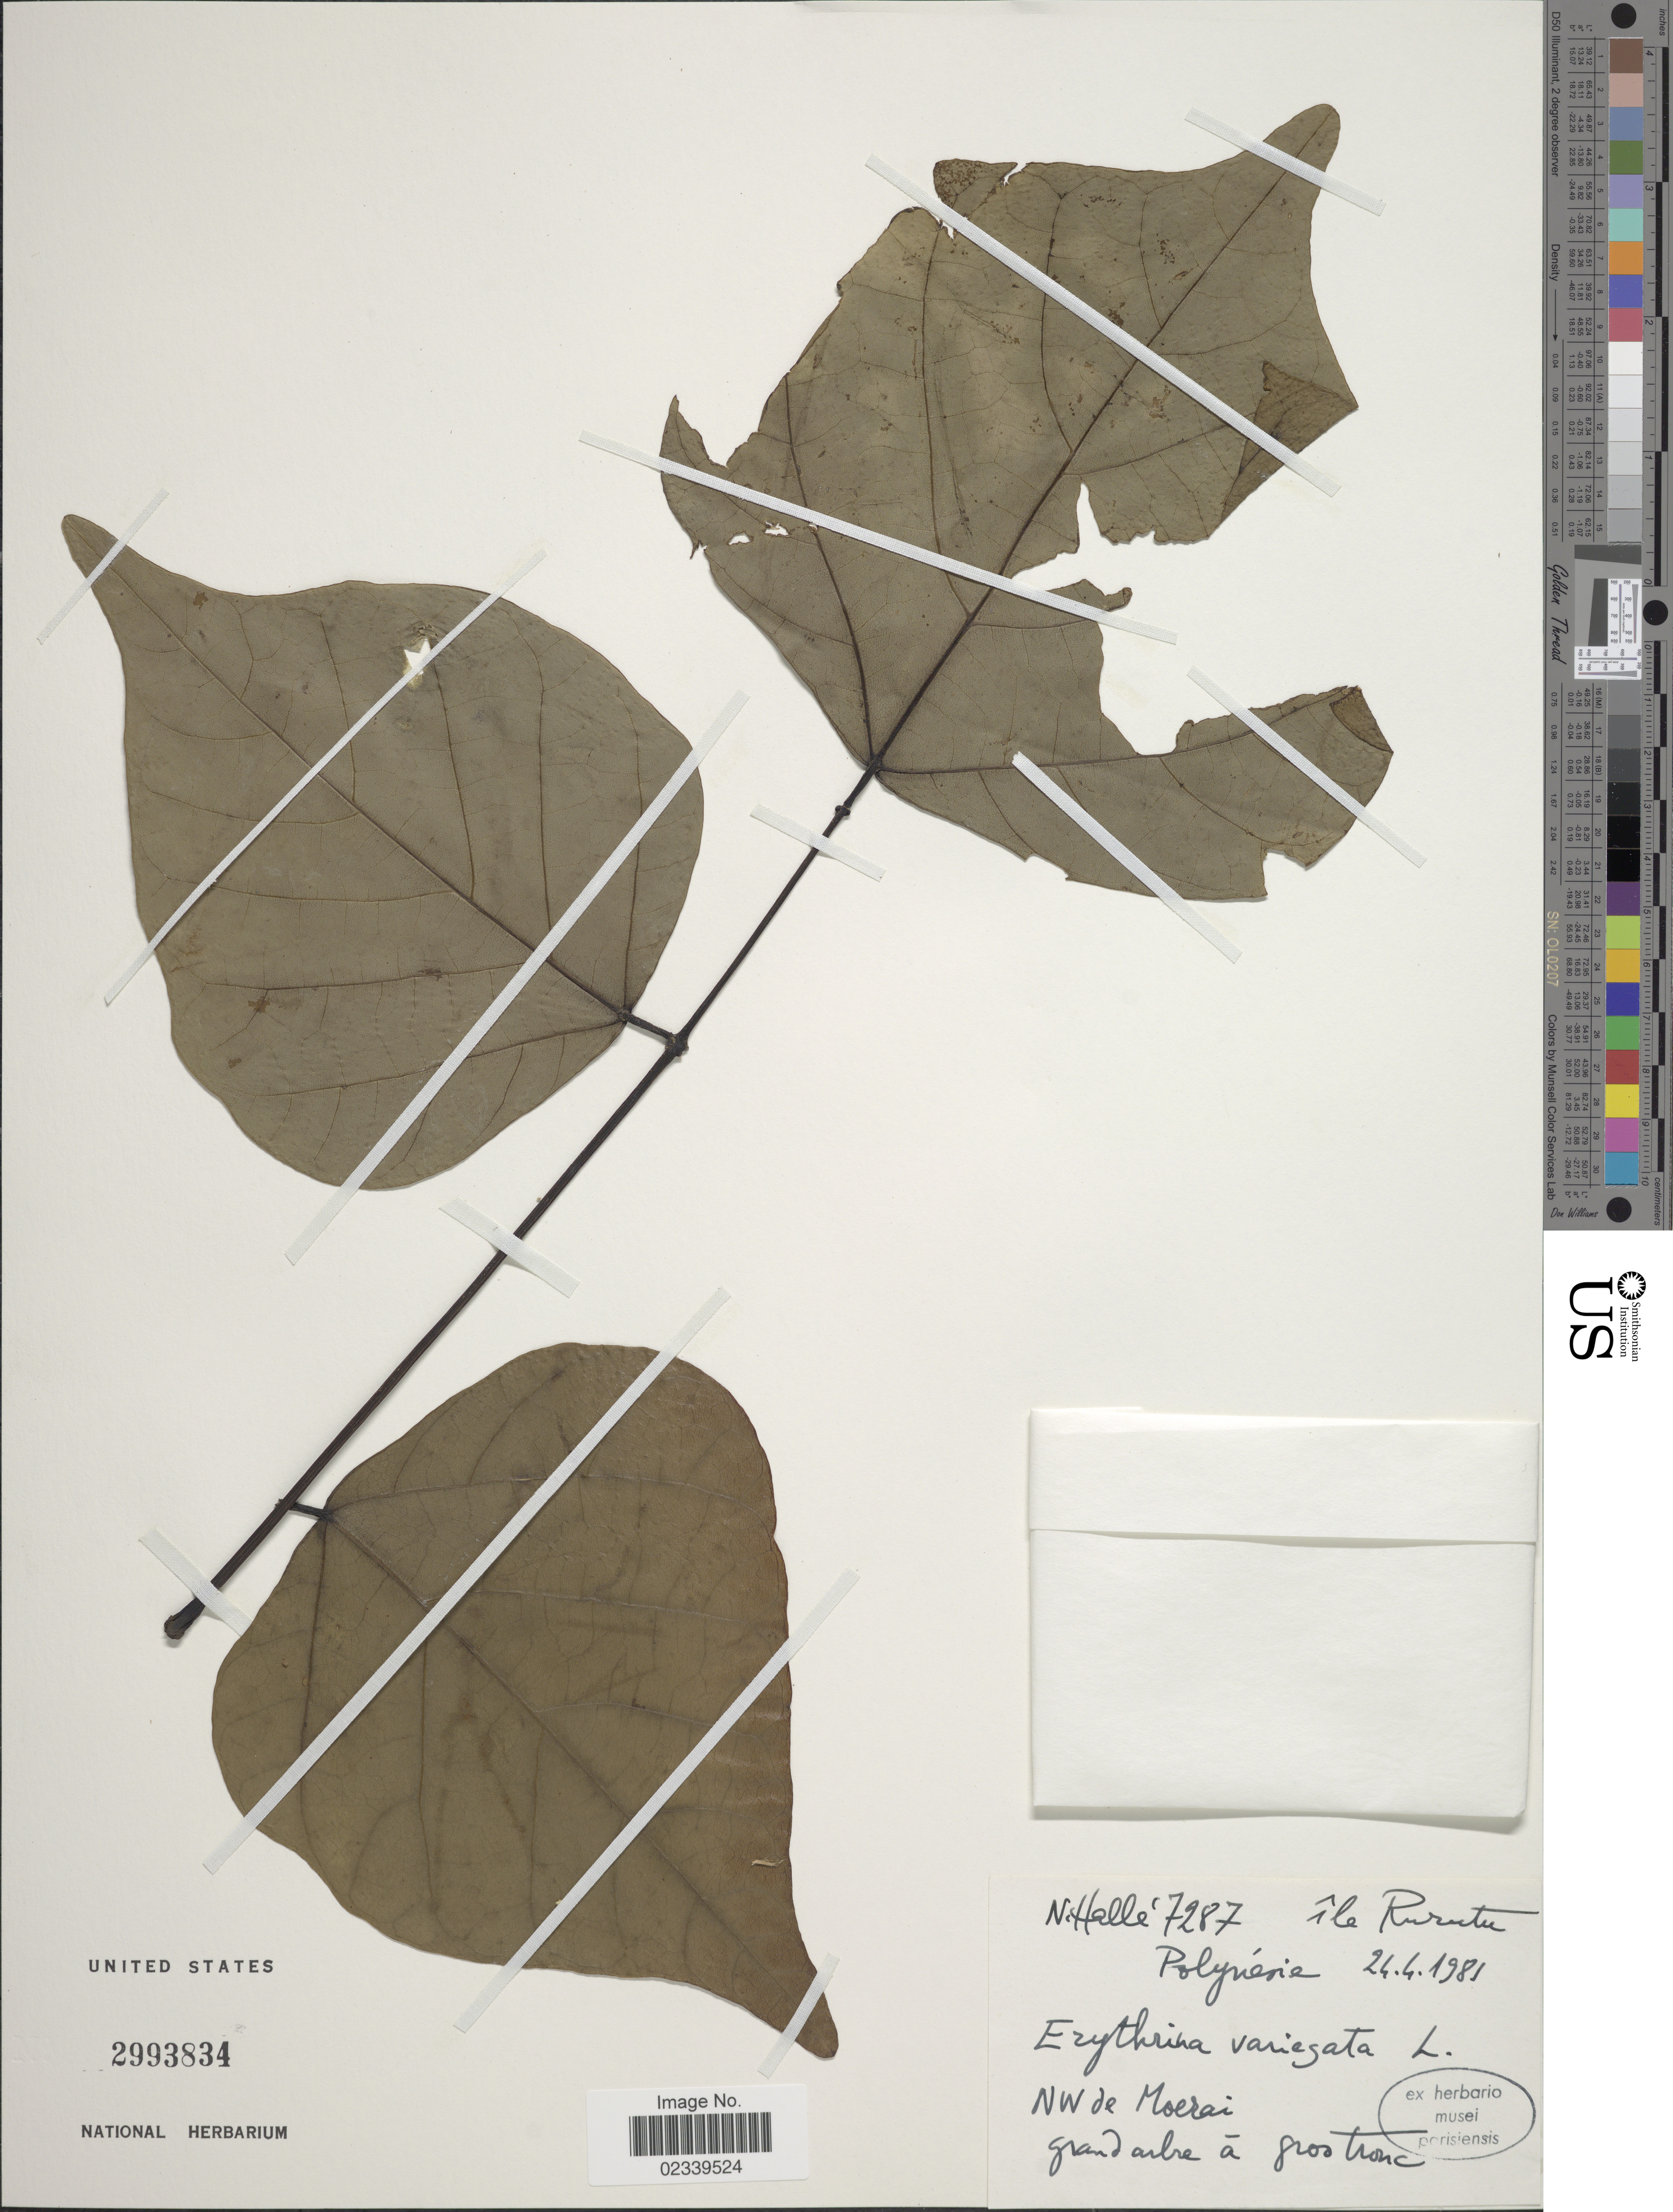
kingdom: Plantae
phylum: Tracheophyta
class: Magnoliopsida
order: Fabales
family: Fabaceae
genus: Erythrina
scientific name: Erythrina variegata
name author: L.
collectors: N. Hallé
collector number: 7287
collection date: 1981-04-24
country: French Polynesia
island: Rurutu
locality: Ile Rurutu, NW de Moerai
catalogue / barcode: US 2993834